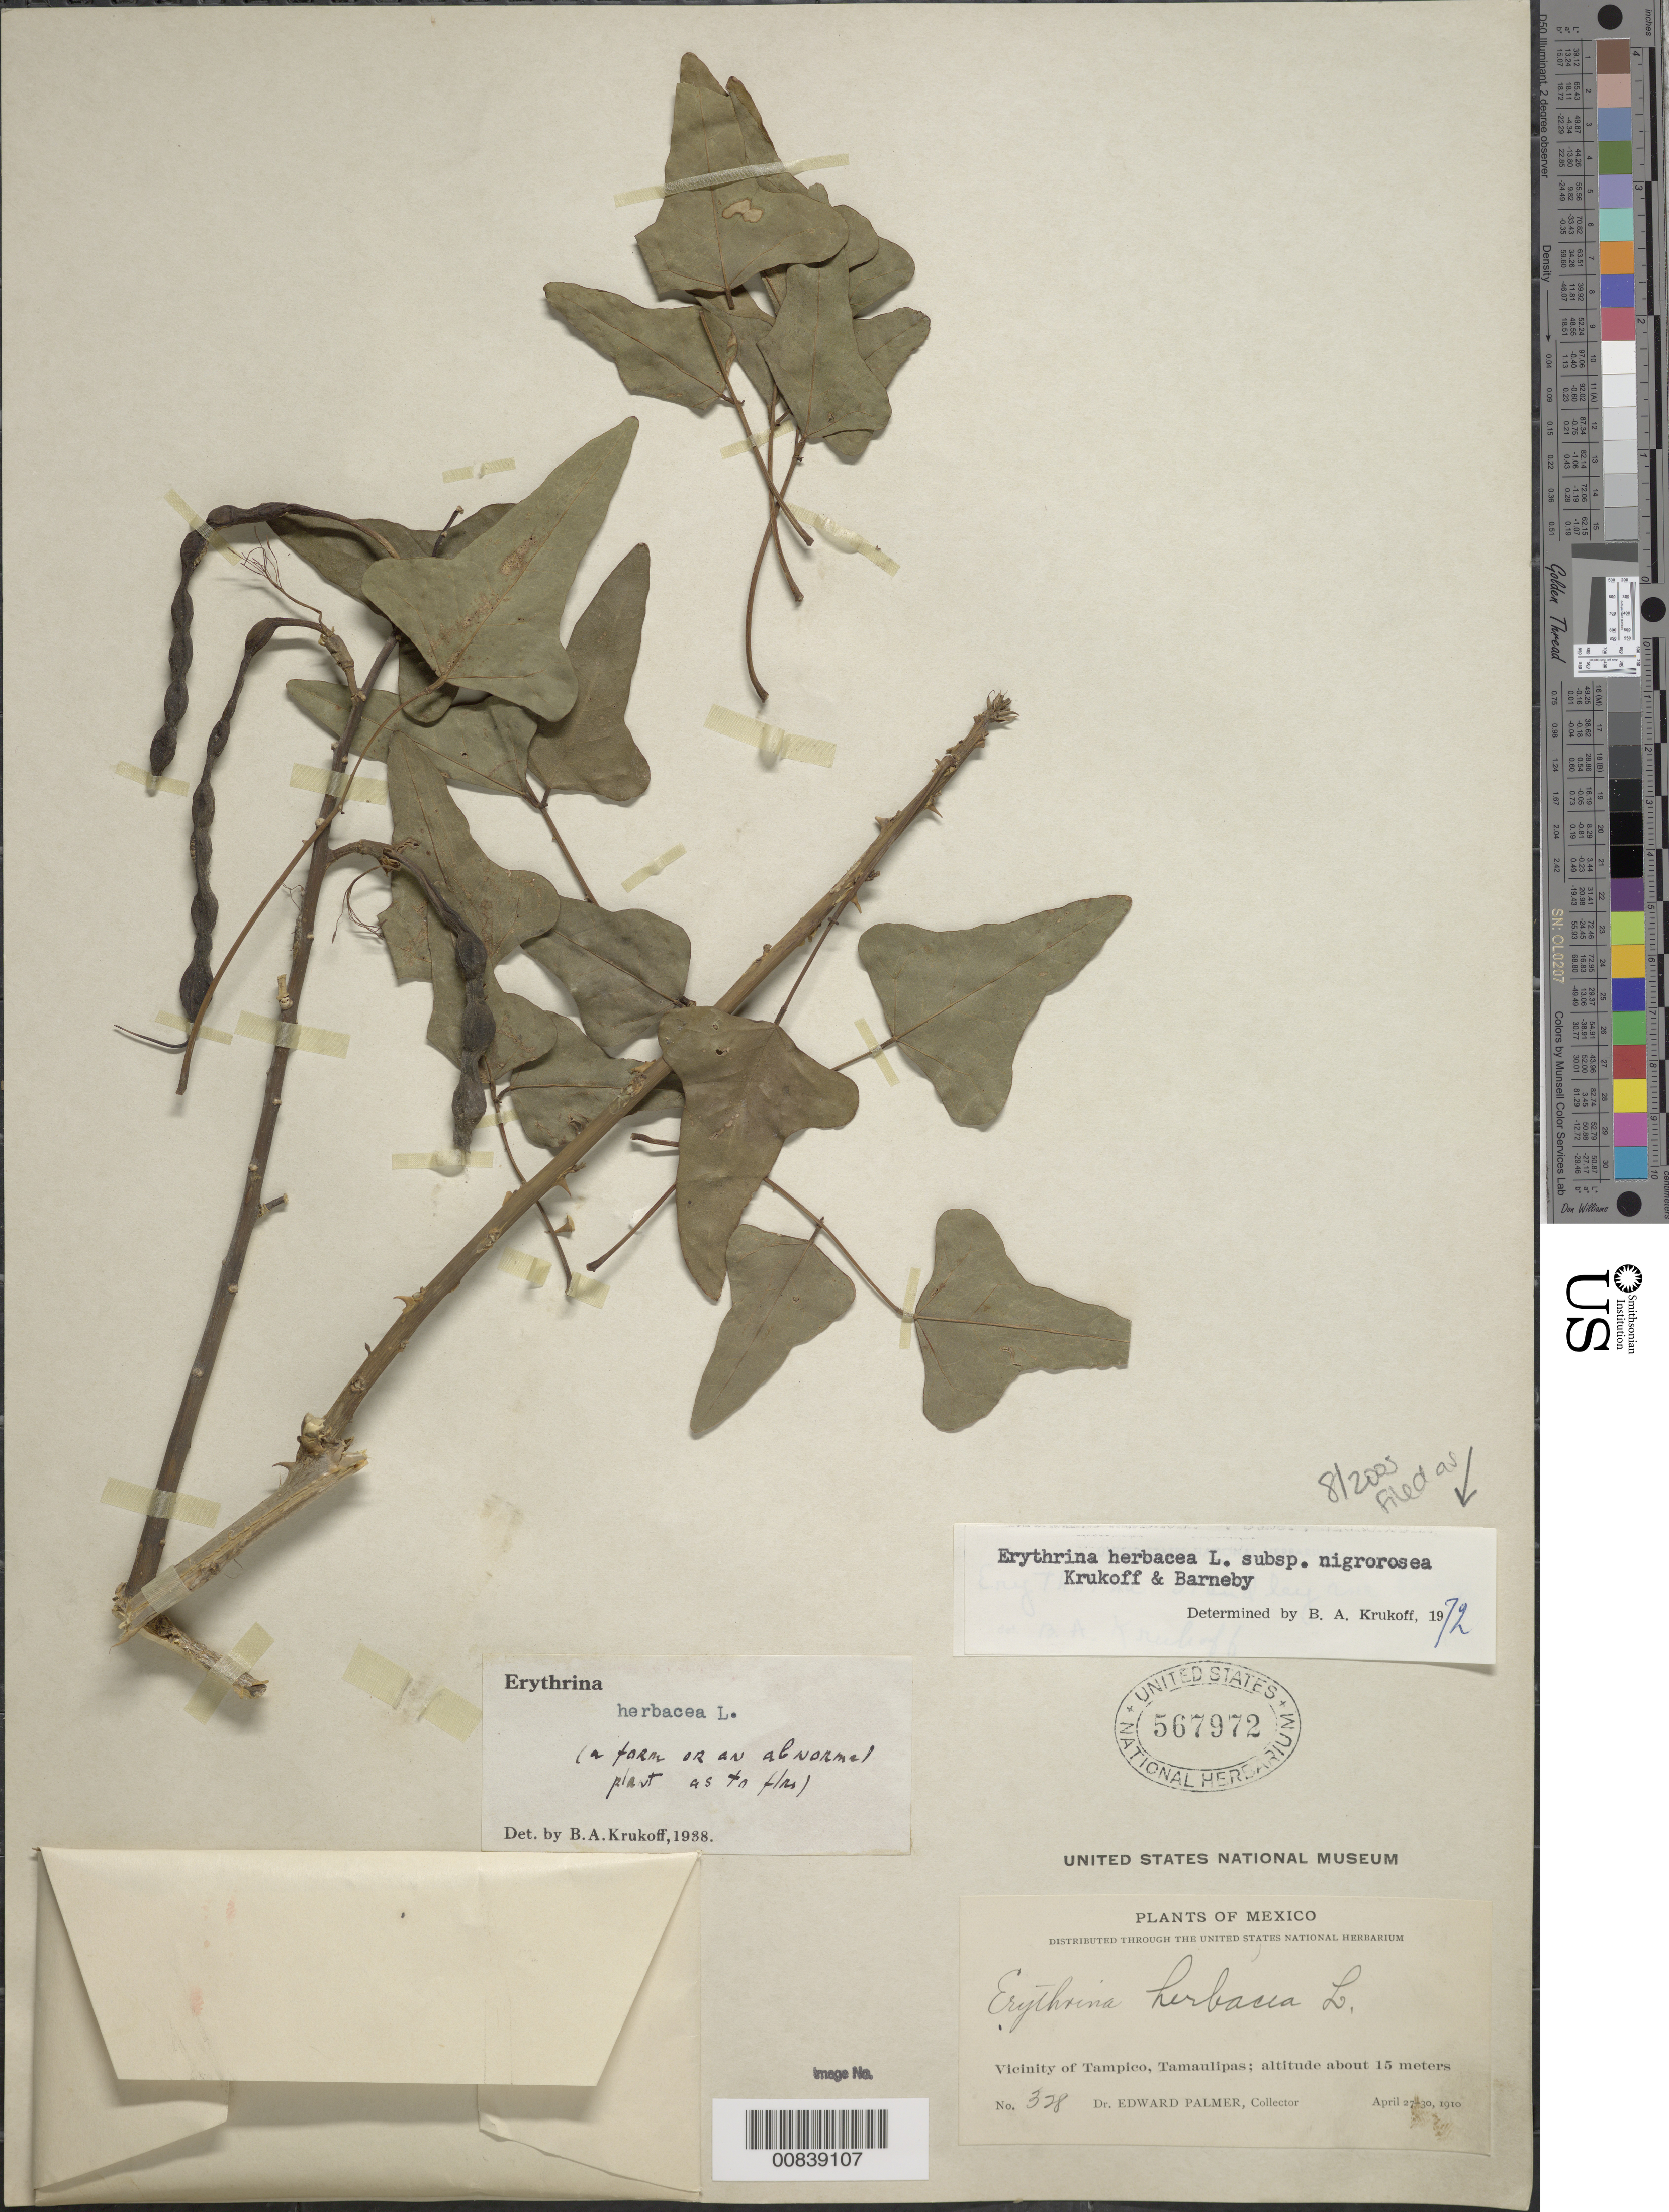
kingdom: Plantae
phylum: Tracheophyta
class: Magnoliopsida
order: Fabales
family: Fabaceae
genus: Erythrina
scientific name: Erythrina herbacea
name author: L.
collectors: E. Palmer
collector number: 328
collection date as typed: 27 Apr 1910 to 30 Apr 1910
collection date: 1910-04-27/1910-04-30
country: Mexico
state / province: Tamaulipas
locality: Vicinity of Tampico, Tamaulipas.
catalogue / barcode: US 567972